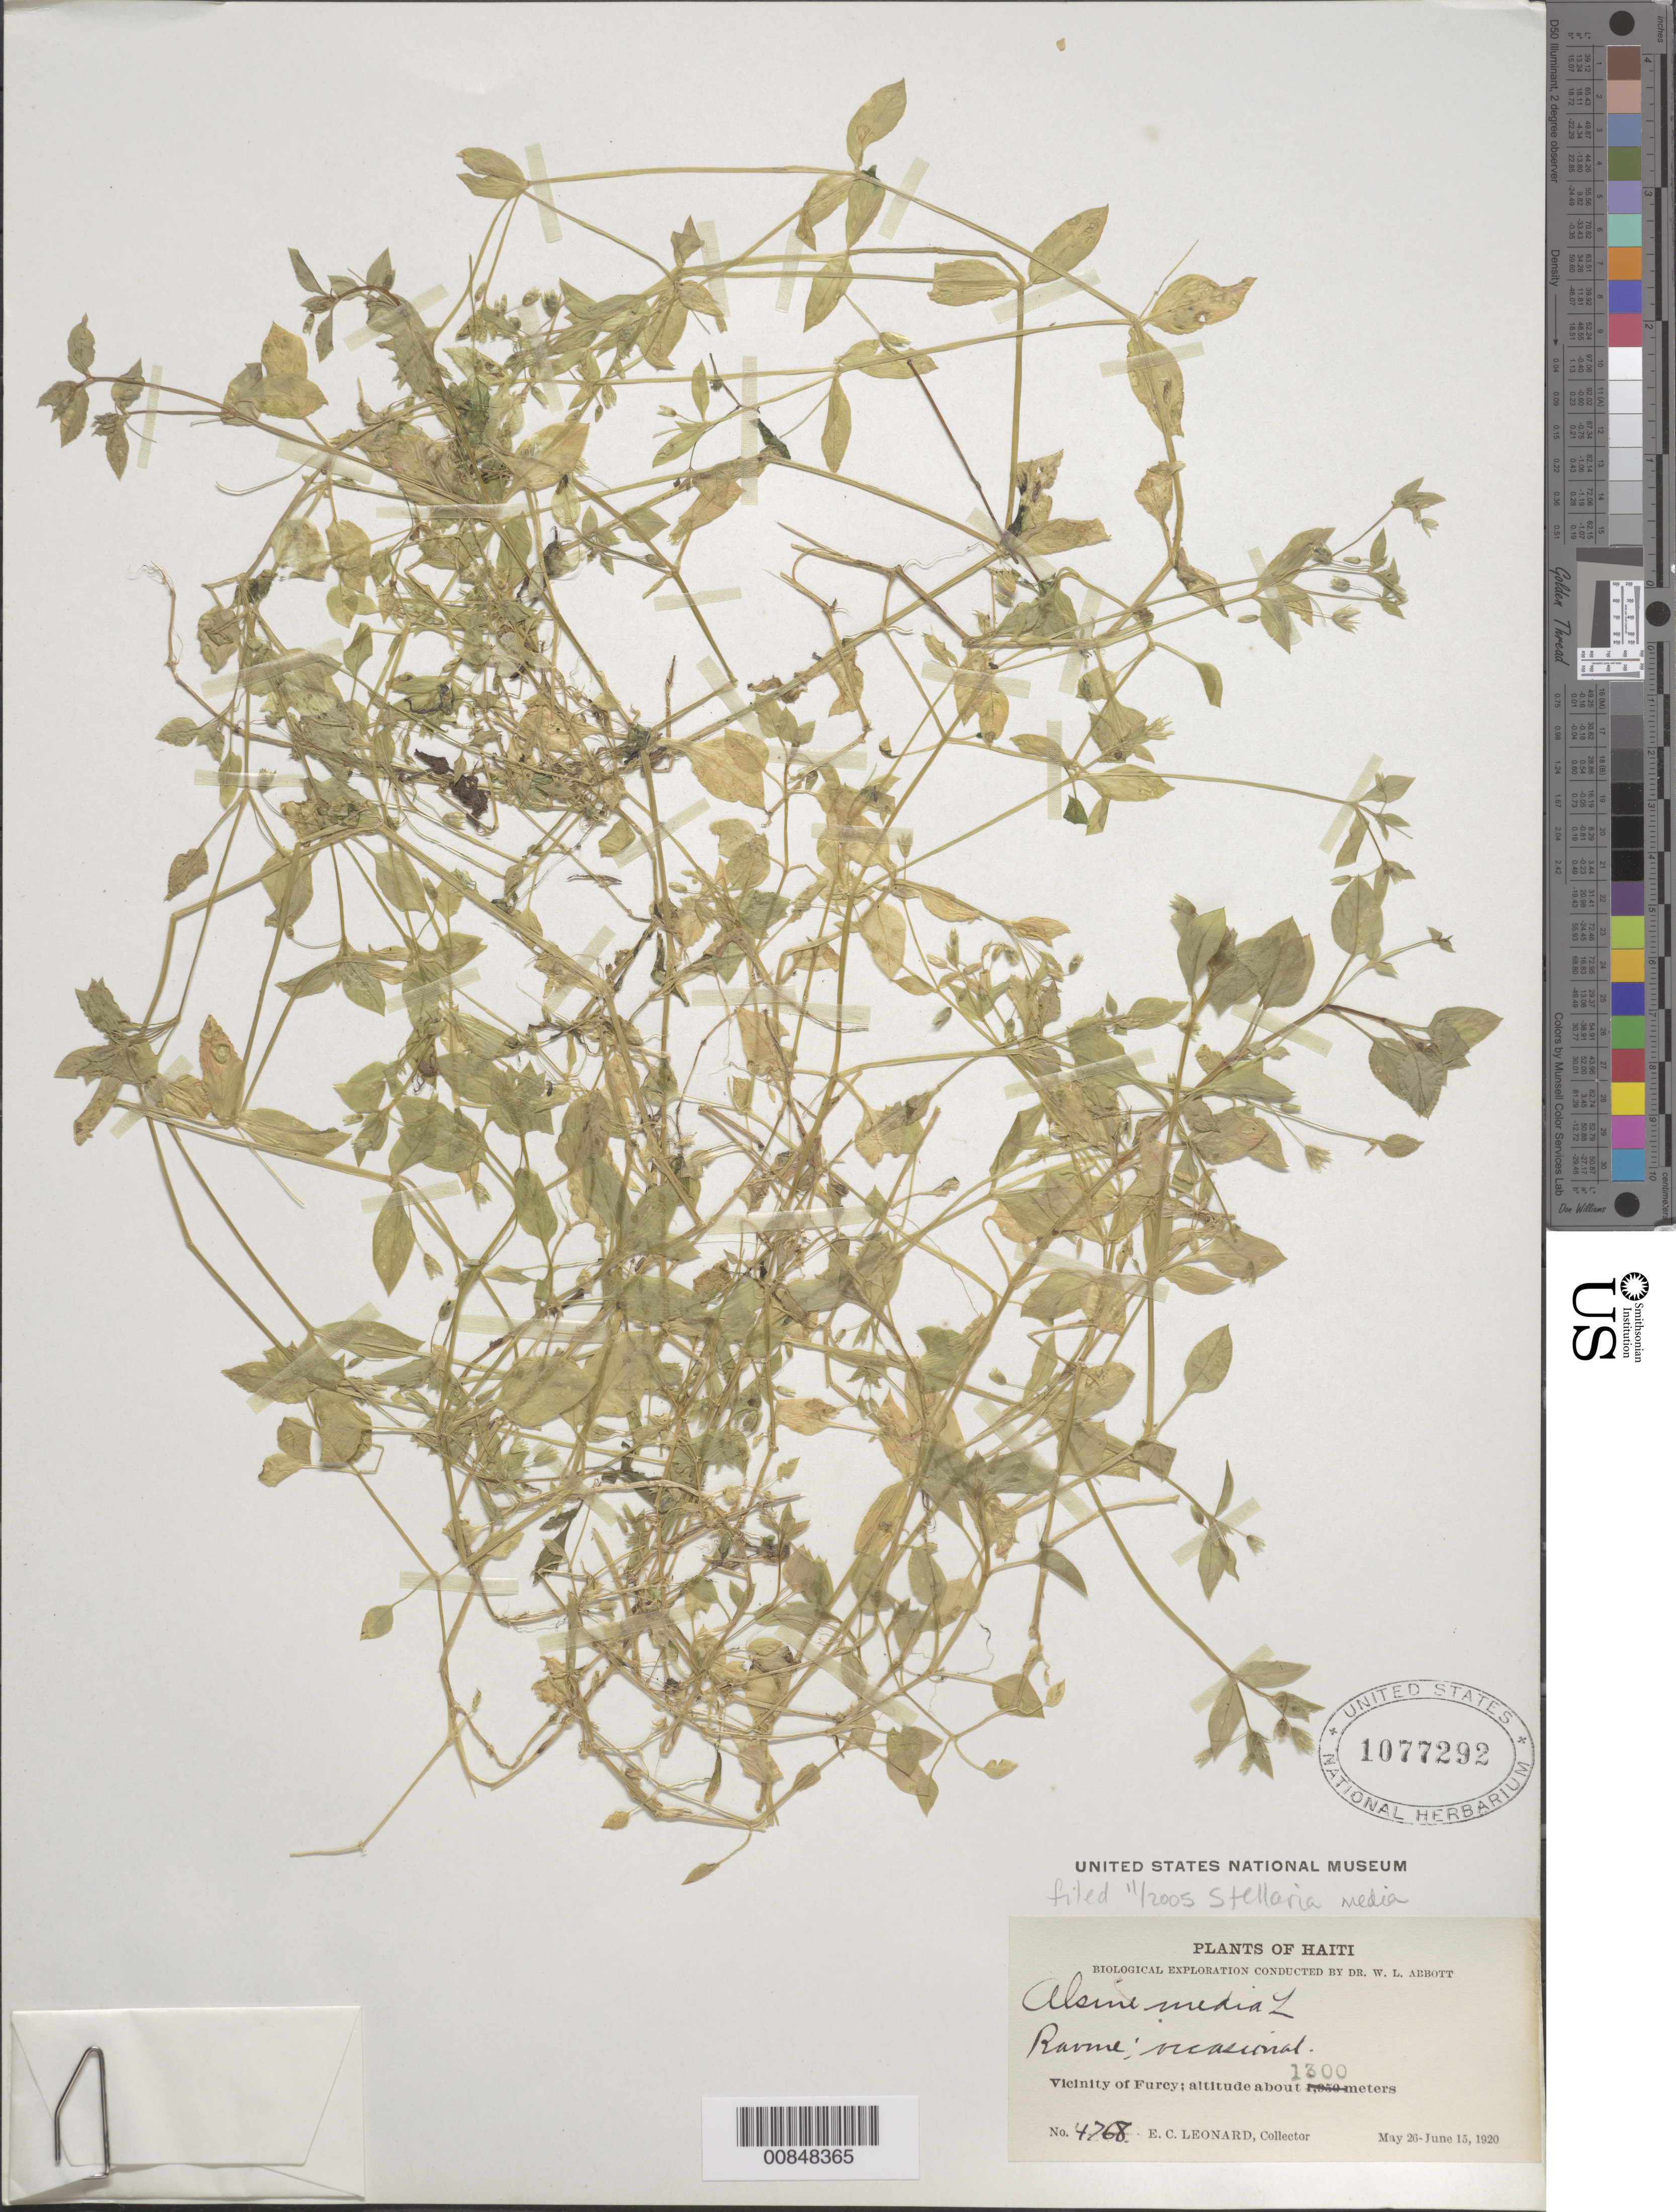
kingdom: Plantae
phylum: Tracheophyta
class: Magnoliopsida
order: Caryophyllales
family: Caryophyllaceae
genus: Stellaria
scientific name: Stellaria media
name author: (L.) Vill.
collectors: E. C. Leonard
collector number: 4768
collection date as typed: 26 May 1920 to 15 Jun 1920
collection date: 1920-05-26/1920-06-15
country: Haiti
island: Hispaniola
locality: Vicinity of Furcy.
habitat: Ravine.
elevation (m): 1300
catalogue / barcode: US 1077292